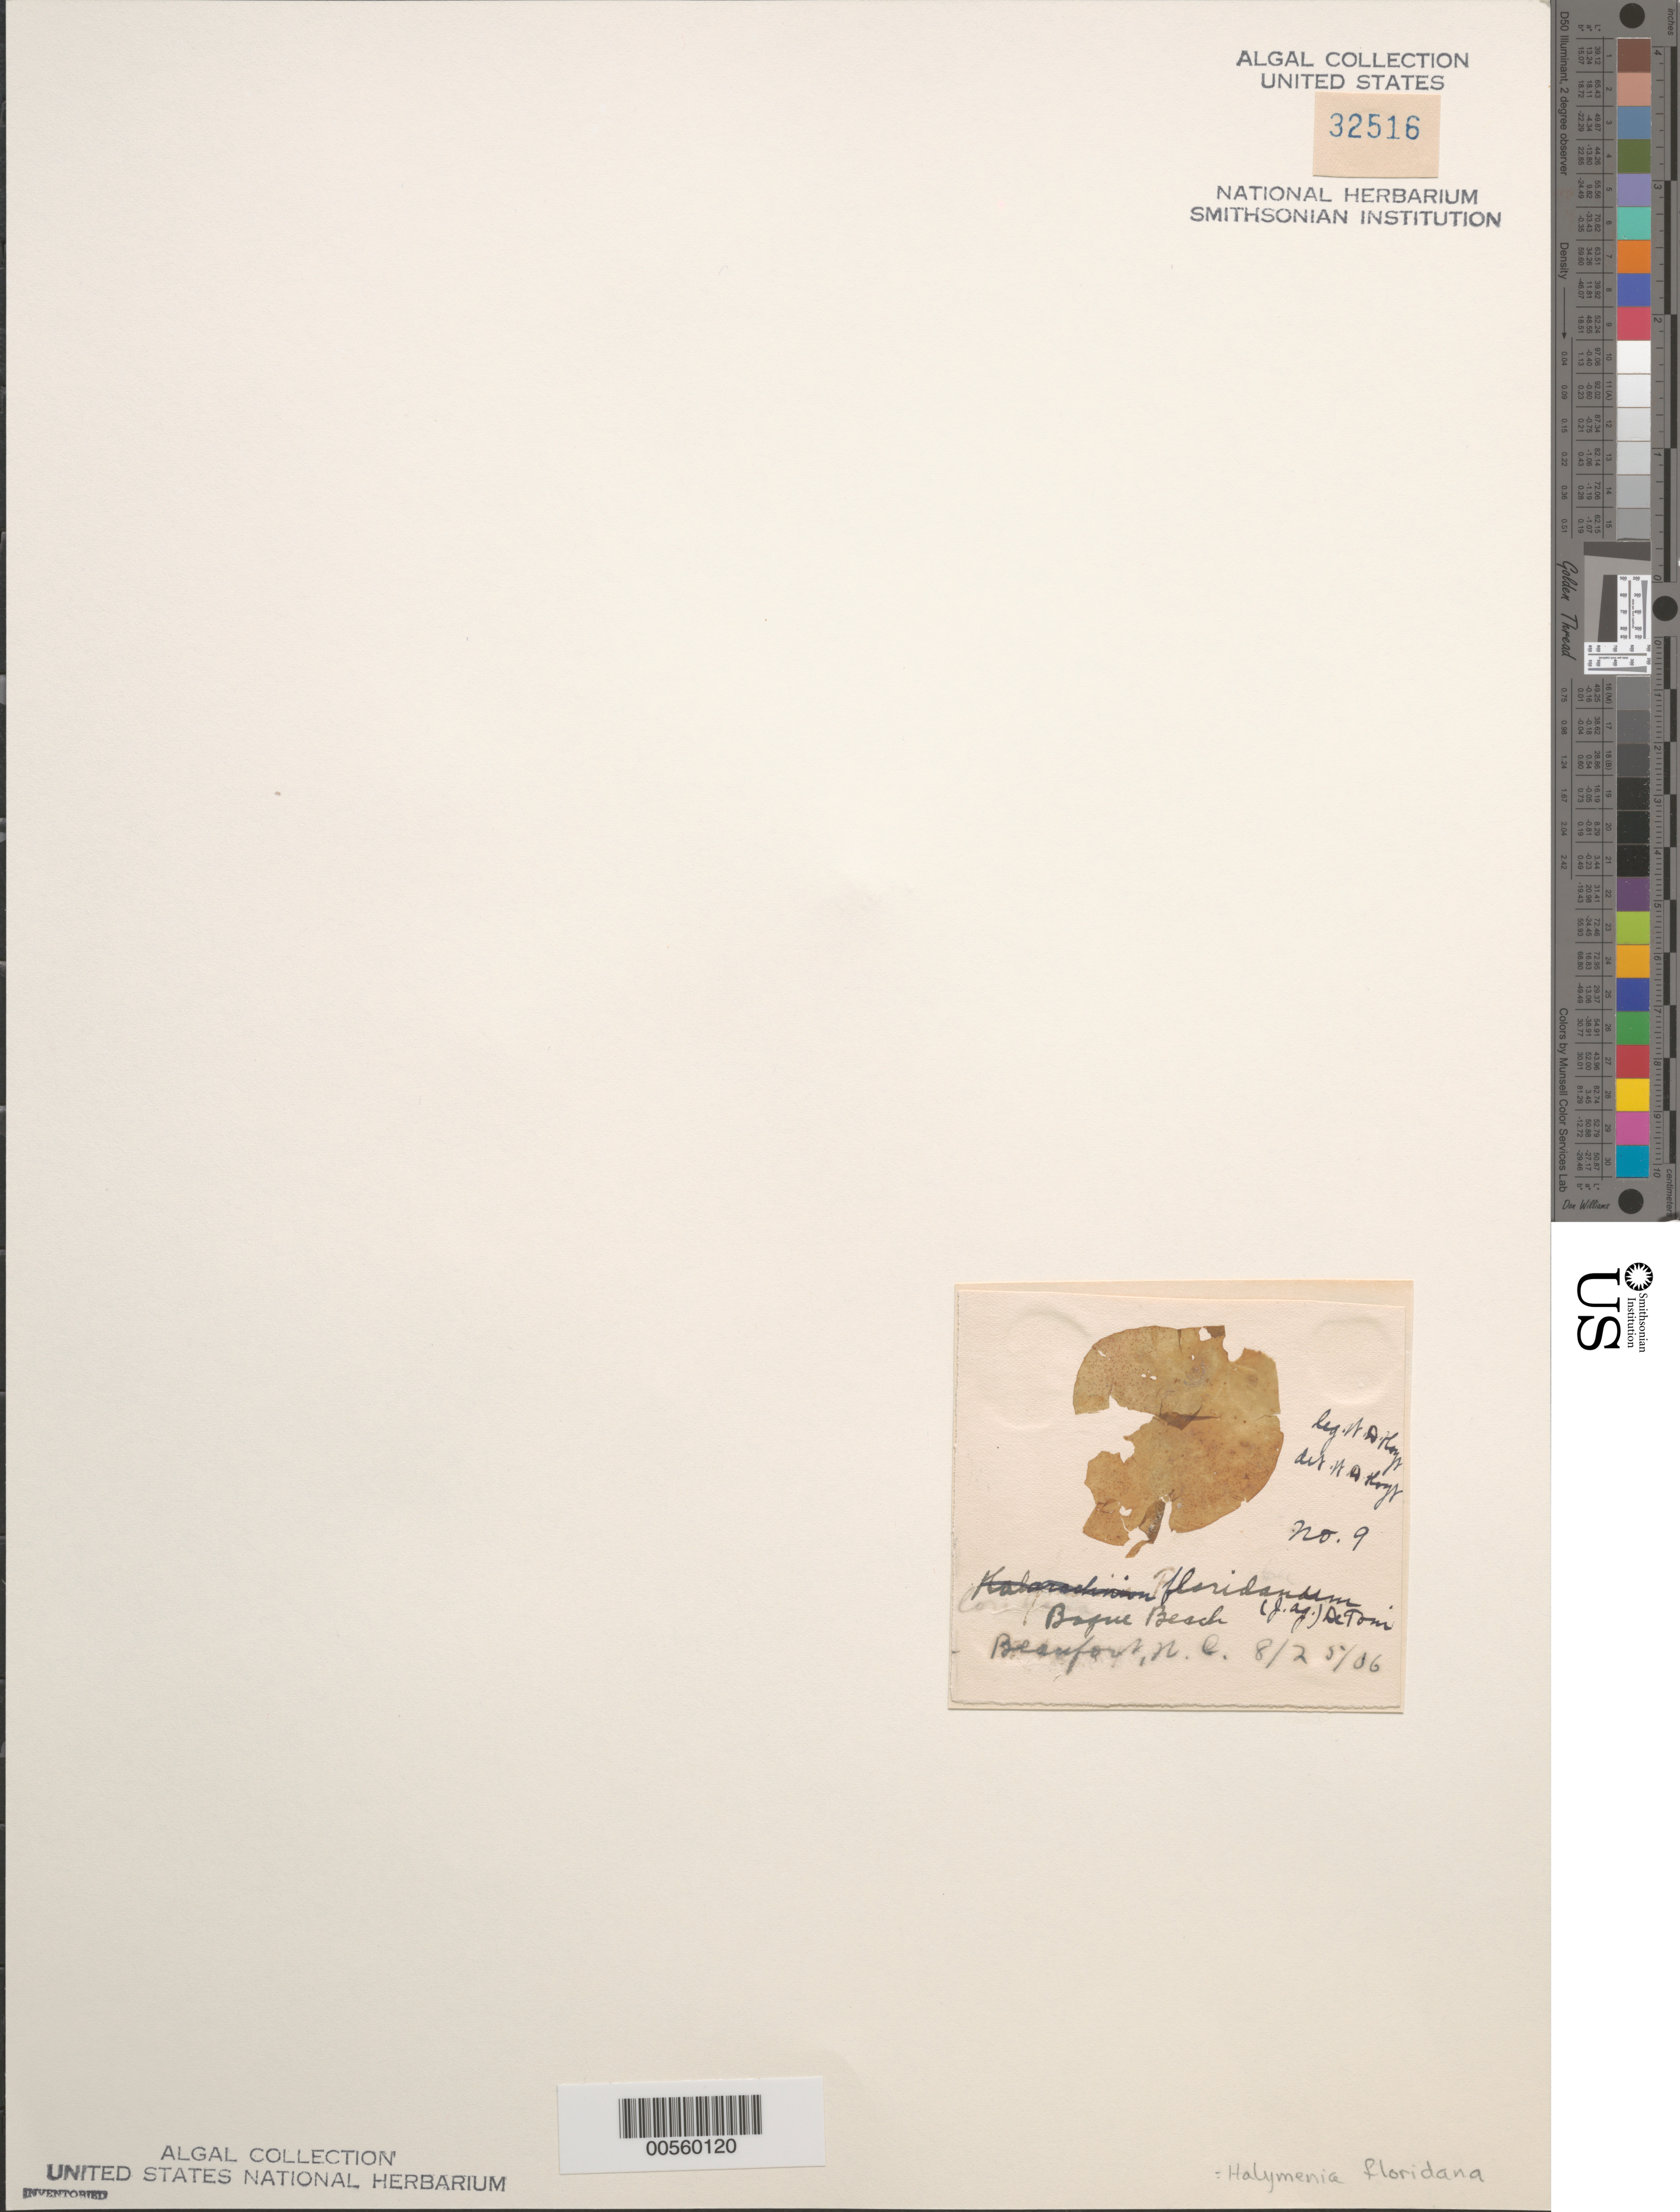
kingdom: Plantae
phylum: Rhodophyta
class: Florideophyceae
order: Halymeniales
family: Halymeniaceae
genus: Halymenia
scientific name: Halymenia floridana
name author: J. Agardh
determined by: Hoyt, W. D.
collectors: W. D. Hoyt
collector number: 9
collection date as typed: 25 Aug 1906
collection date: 1906-08-25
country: United States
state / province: North Carolina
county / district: Carteret County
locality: Beaufort, Bogue Beach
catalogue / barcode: US 32516